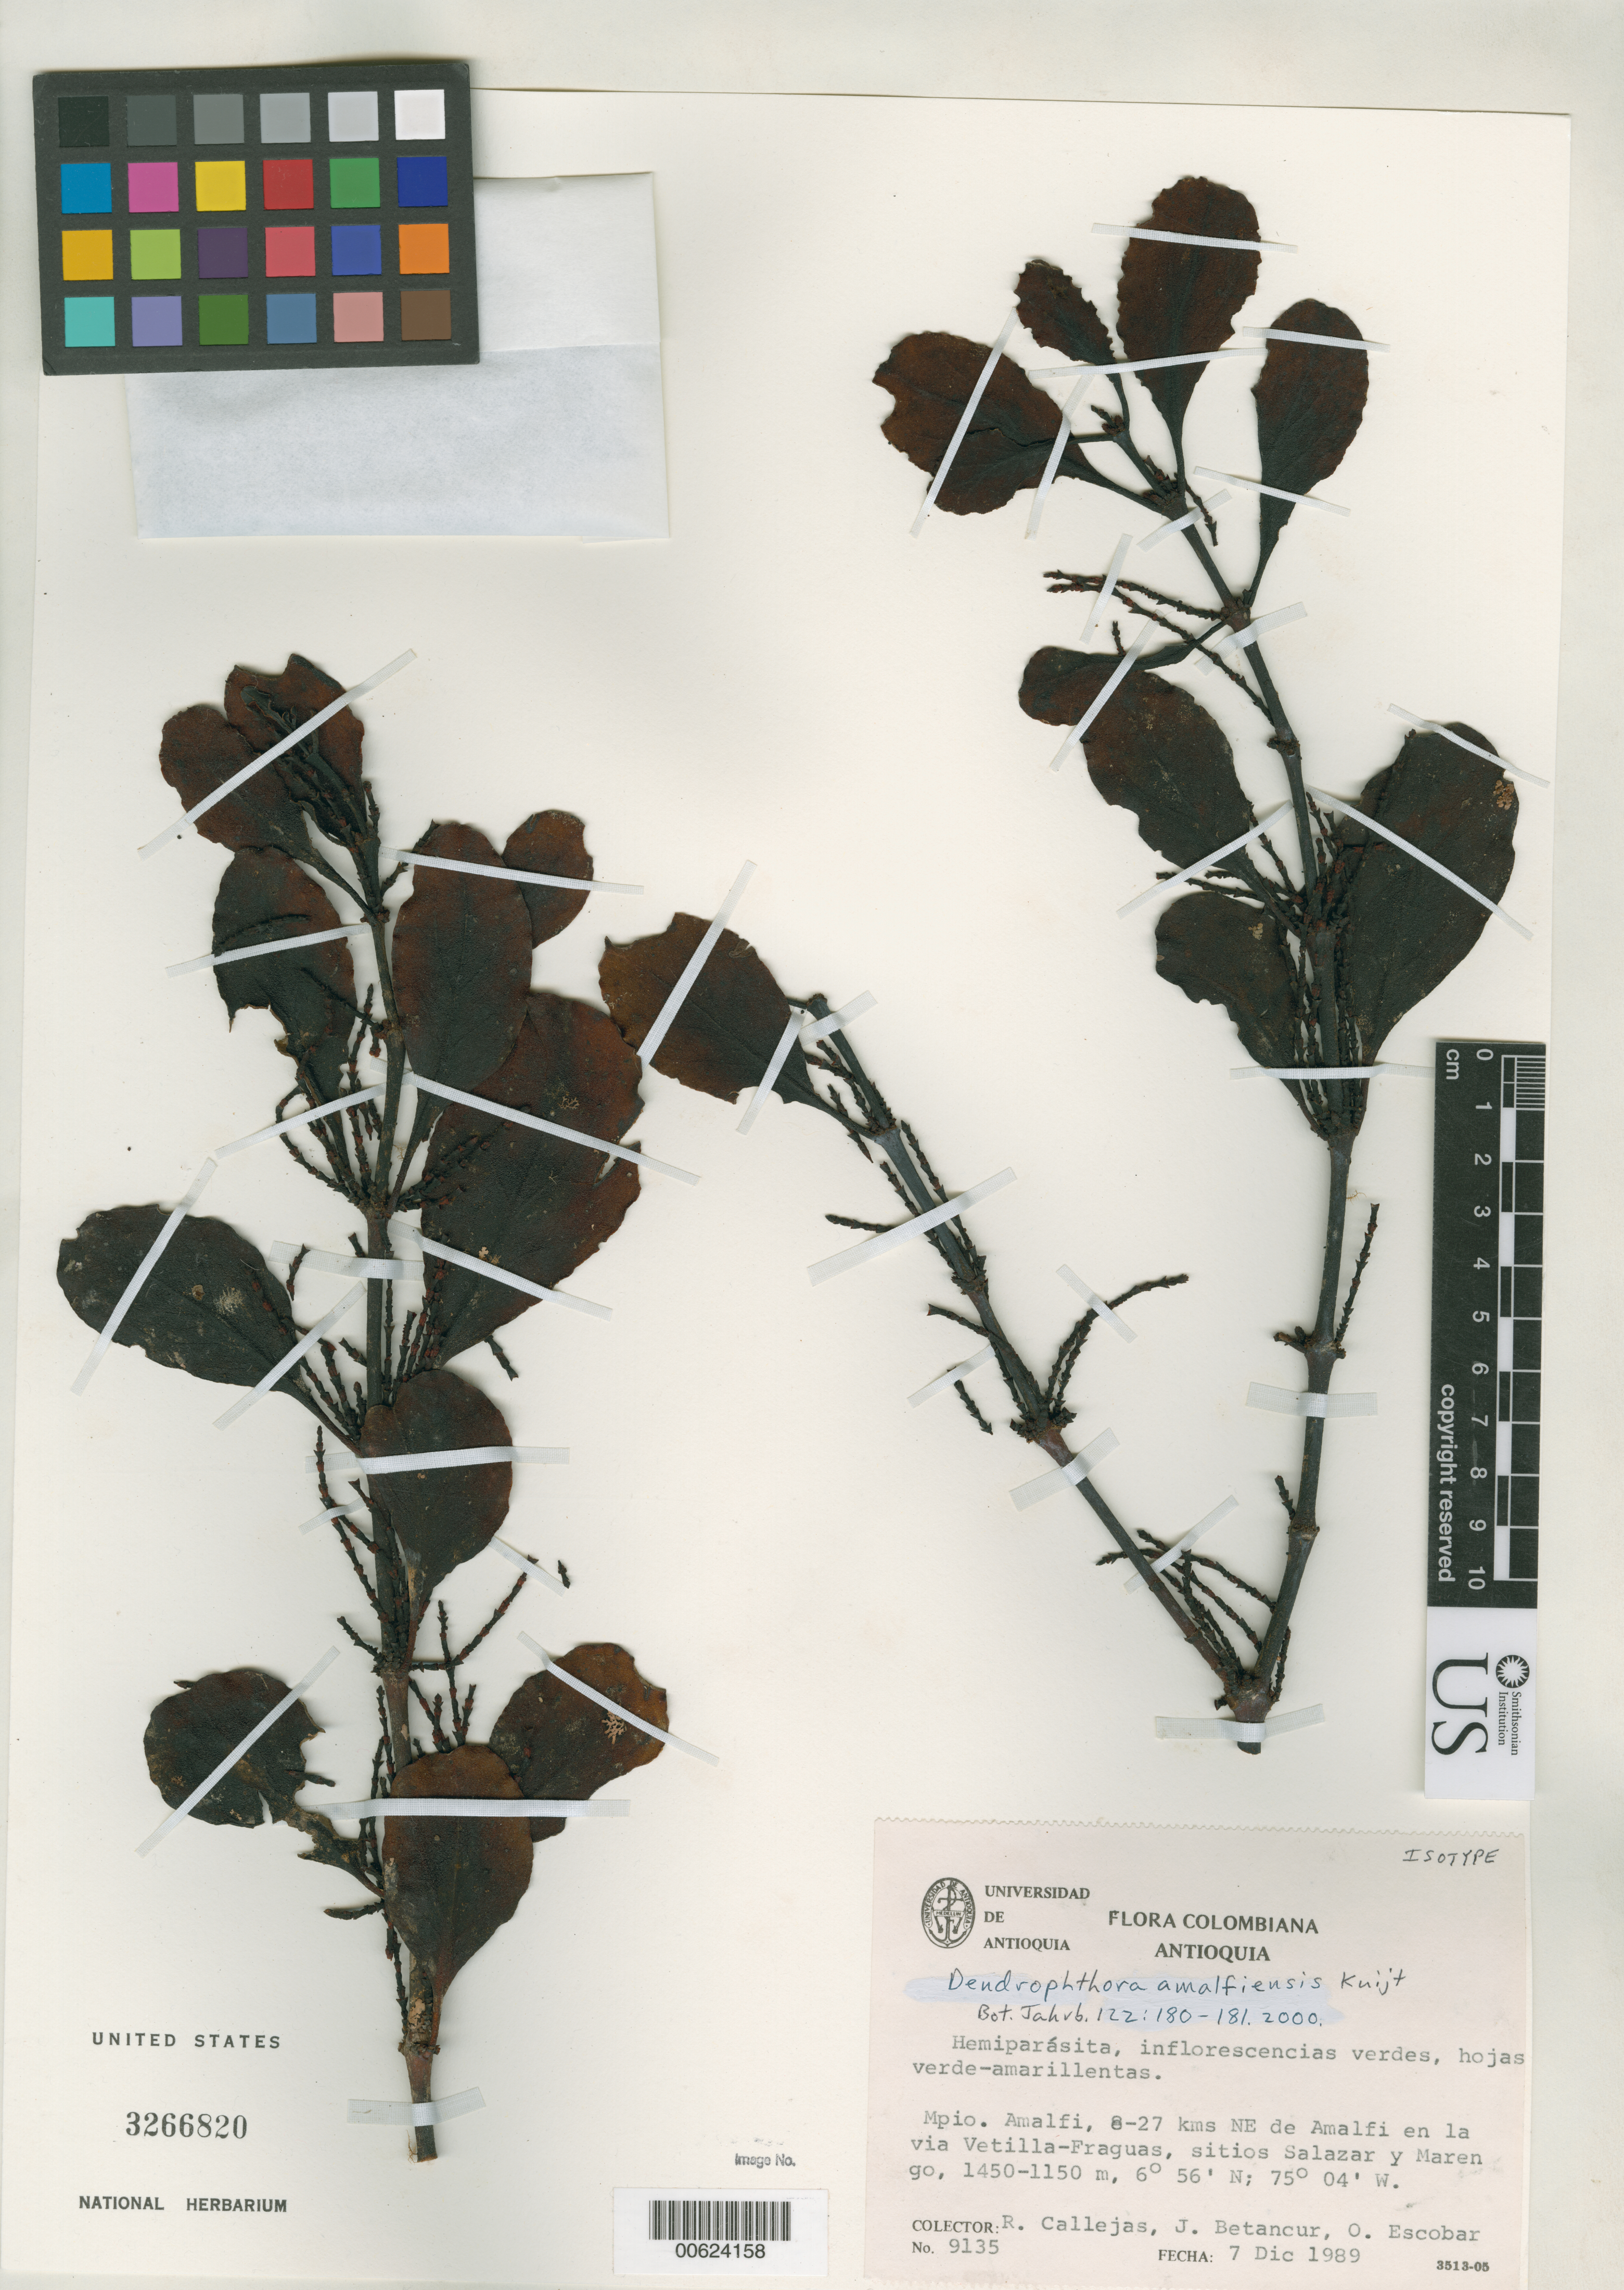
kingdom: Plantae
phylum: Tracheophyta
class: Magnoliopsida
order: Santalales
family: Viscaceae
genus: Dendrophthora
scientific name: Dendrophthora amalfiensis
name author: Kuijt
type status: Isotype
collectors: R. Callejas, J. C. Betancur & O. D. Escobar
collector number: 9135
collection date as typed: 07 Dec 1989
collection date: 1989-12-07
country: Colombia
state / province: Antioquia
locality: Amalfi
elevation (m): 1450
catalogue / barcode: US 3266820